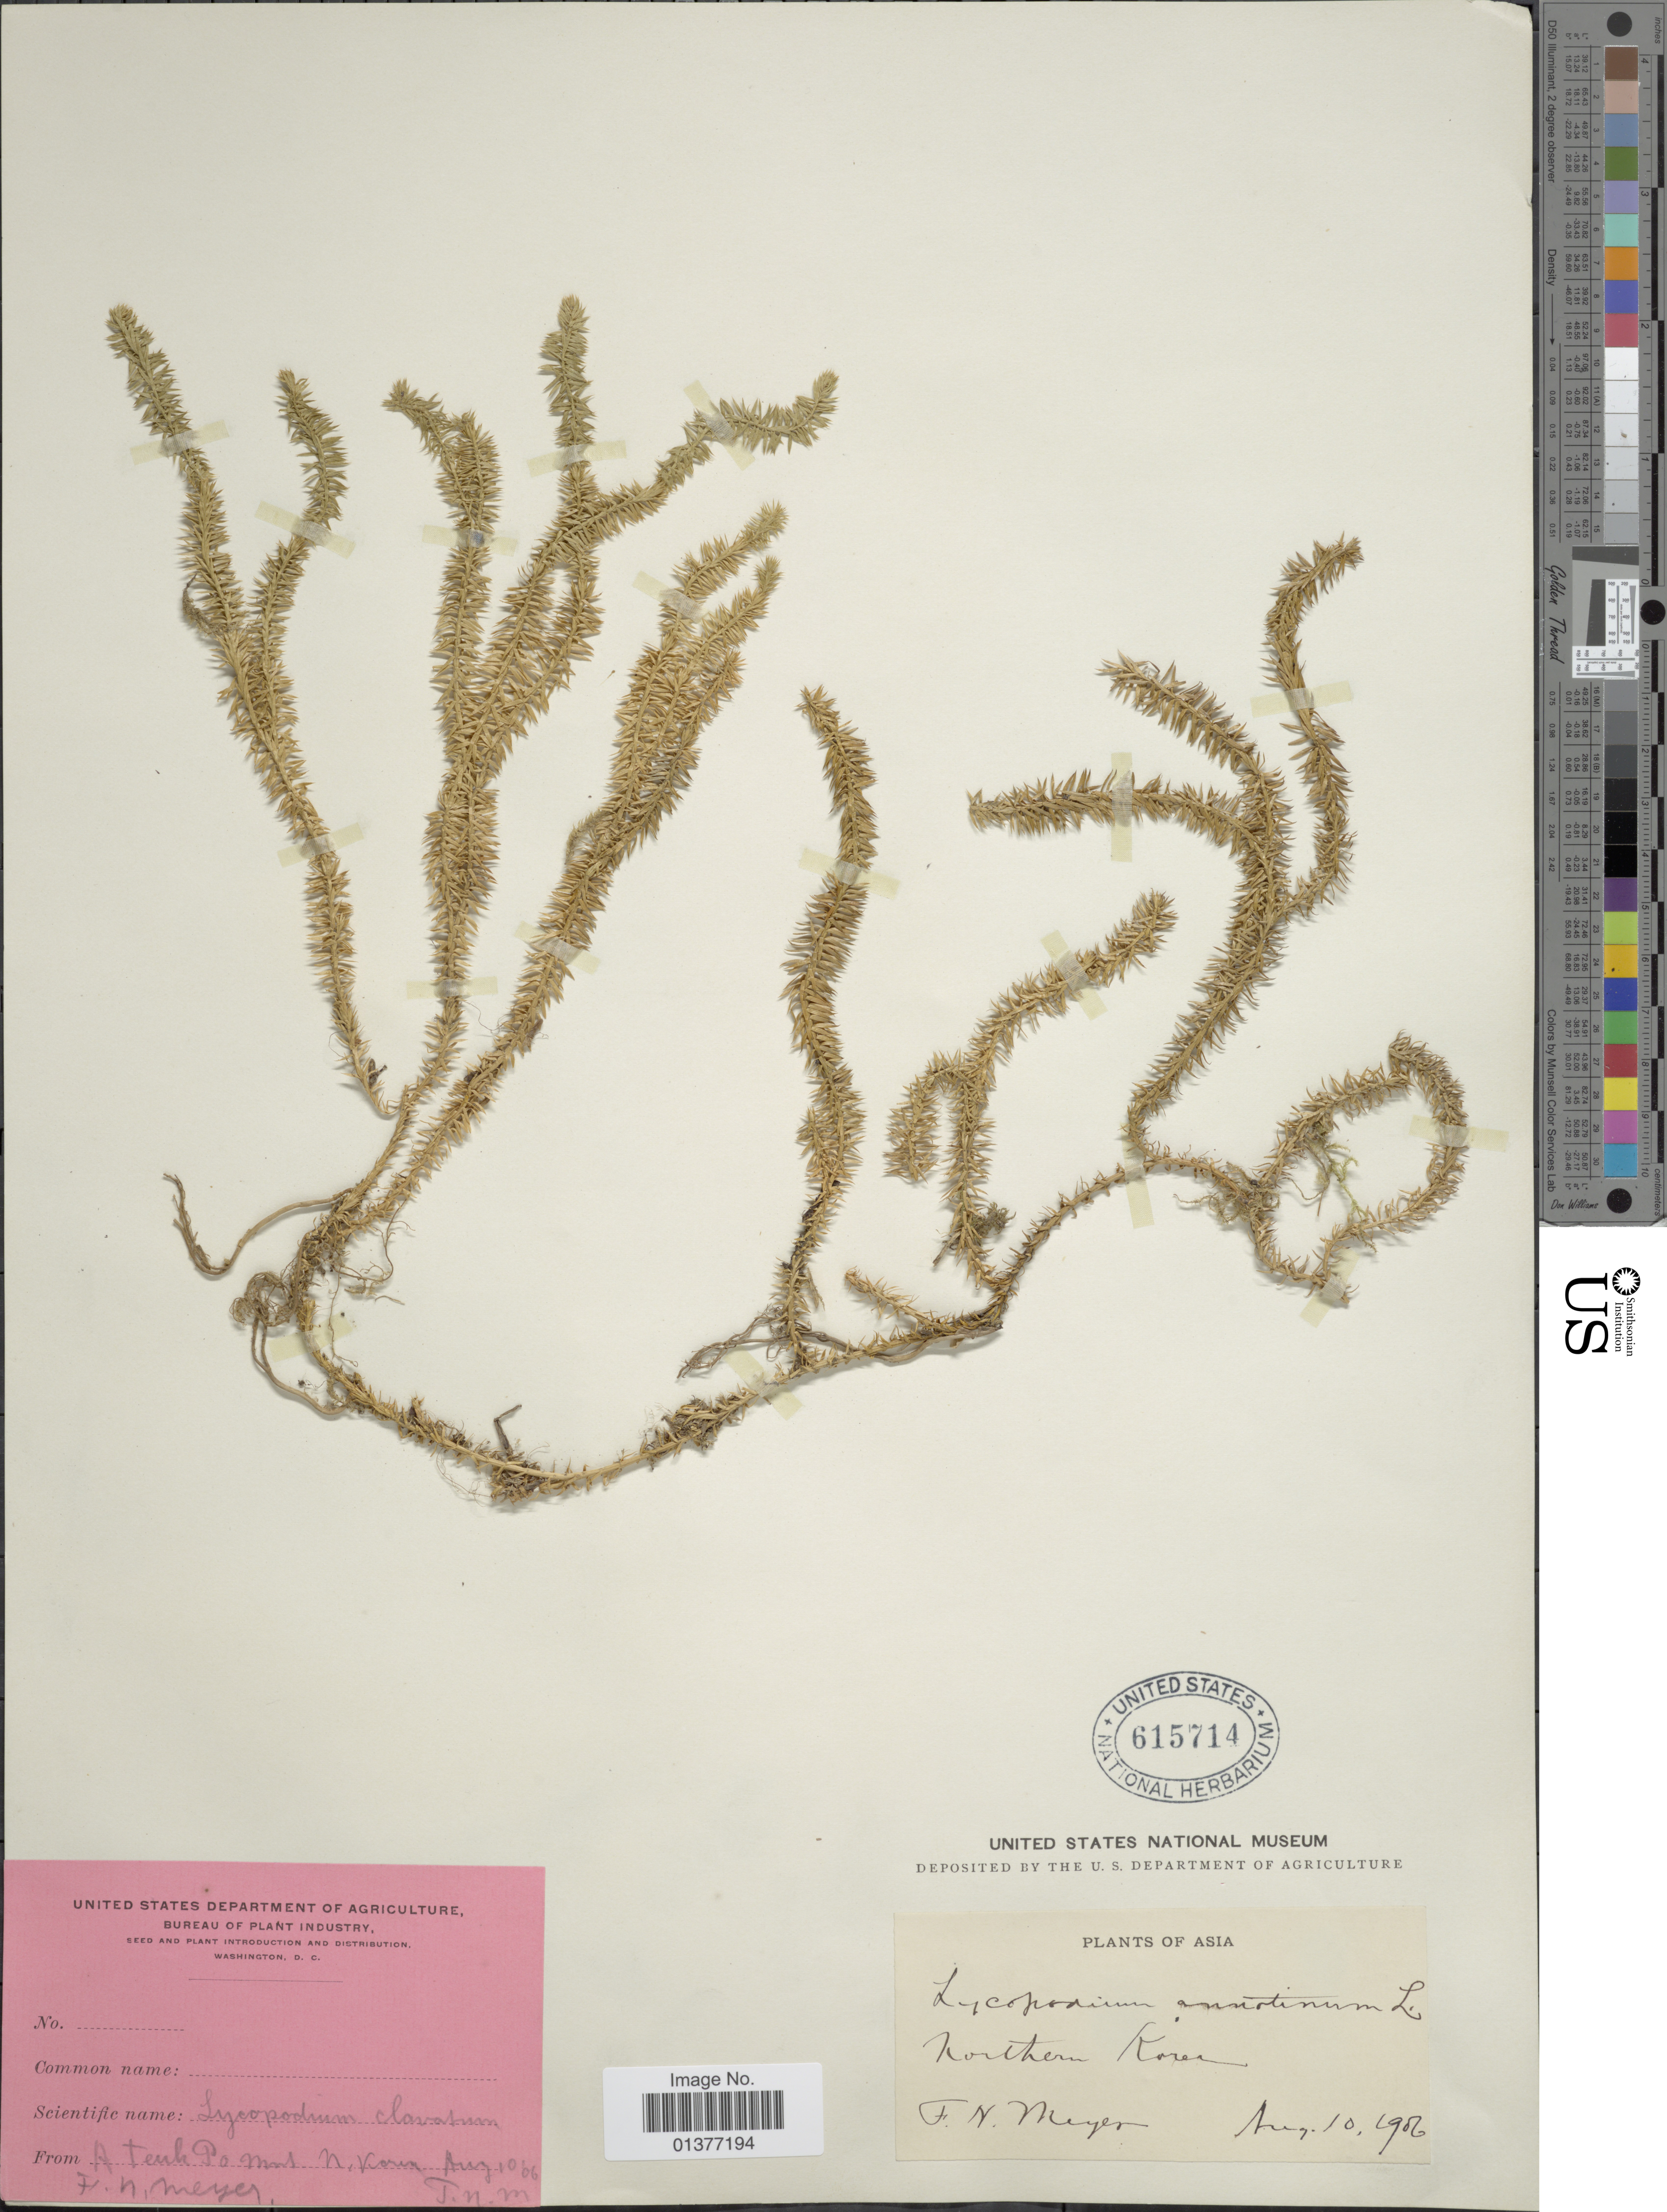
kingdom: Plantae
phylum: Tracheophyta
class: Lycopodiopsida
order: Lycopodiales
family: Lycopodiaceae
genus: Spinulum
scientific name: Spinulum annotinum subsp. annotinum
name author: (L.) A. Haines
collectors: F. Meyer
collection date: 1906-08-10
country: North Korea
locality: A Teuk Po. Mont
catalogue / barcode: US 615715